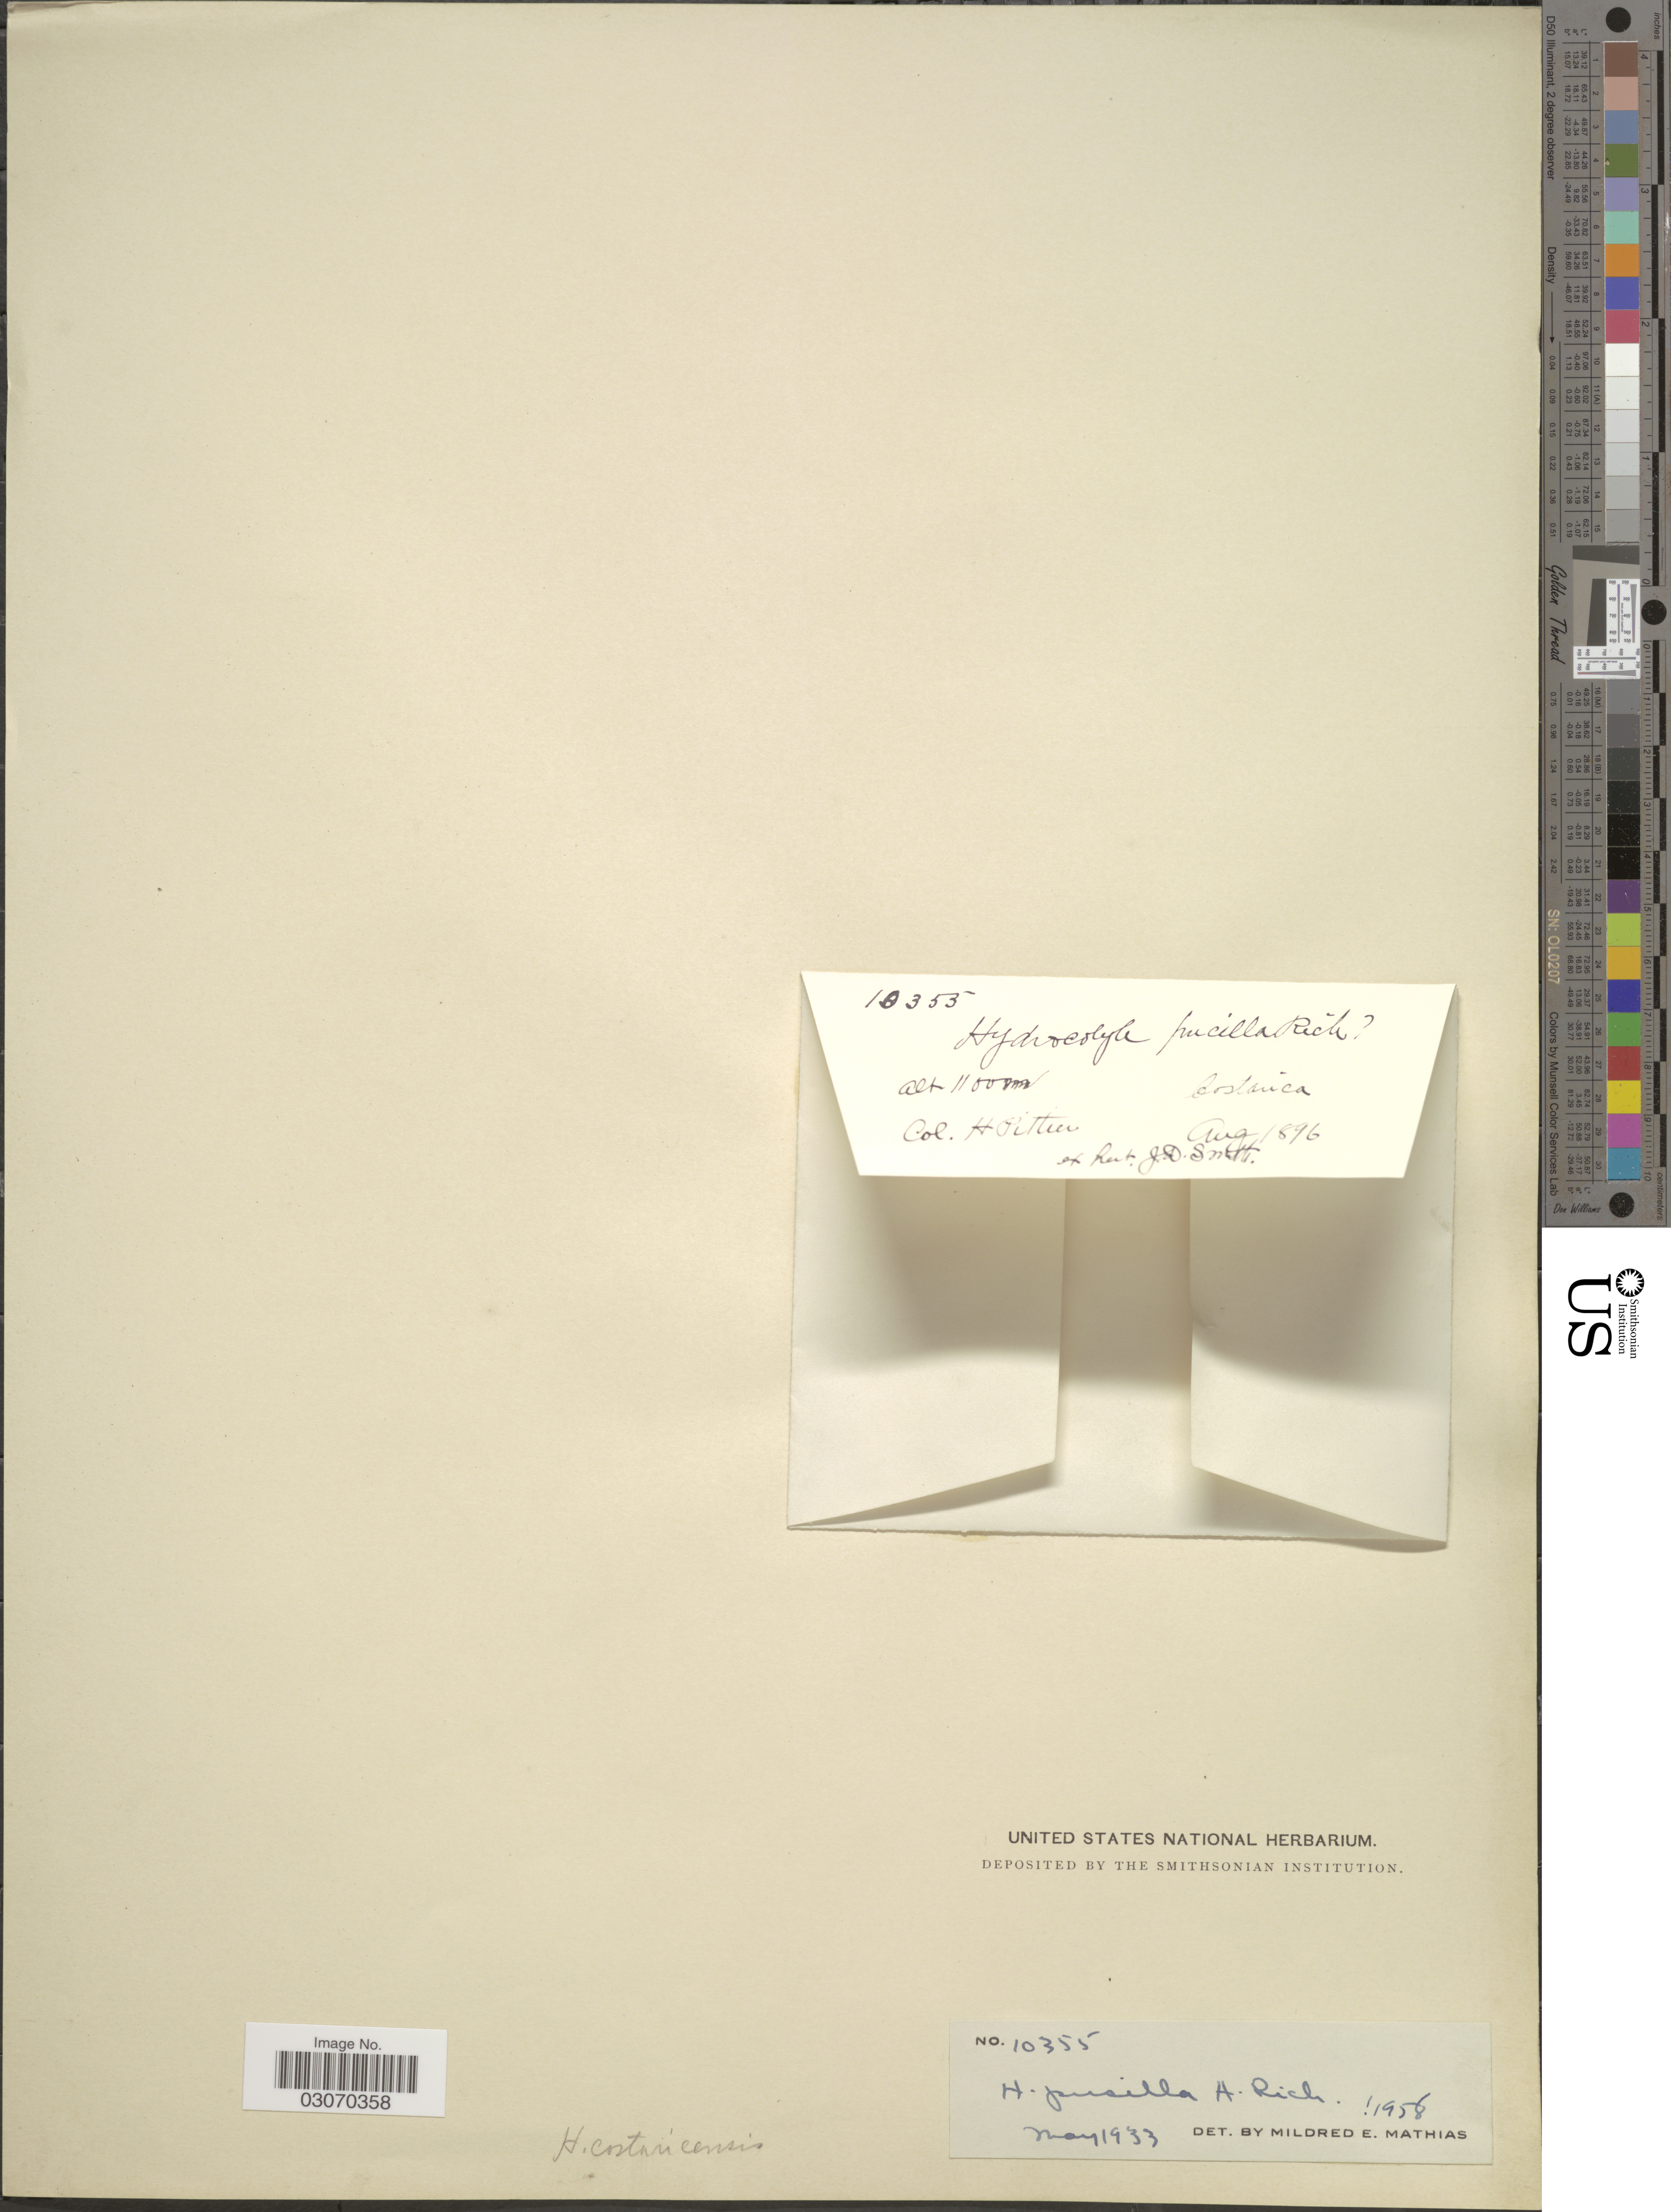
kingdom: Plantae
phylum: Tracheophyta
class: Magnoliopsida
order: Apiales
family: Araliaceae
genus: Hydrocotyle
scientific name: Hydrocotyle pusilla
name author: A. Rich.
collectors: H. F. Pittier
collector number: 10353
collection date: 1896-08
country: Costa Rica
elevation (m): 1100